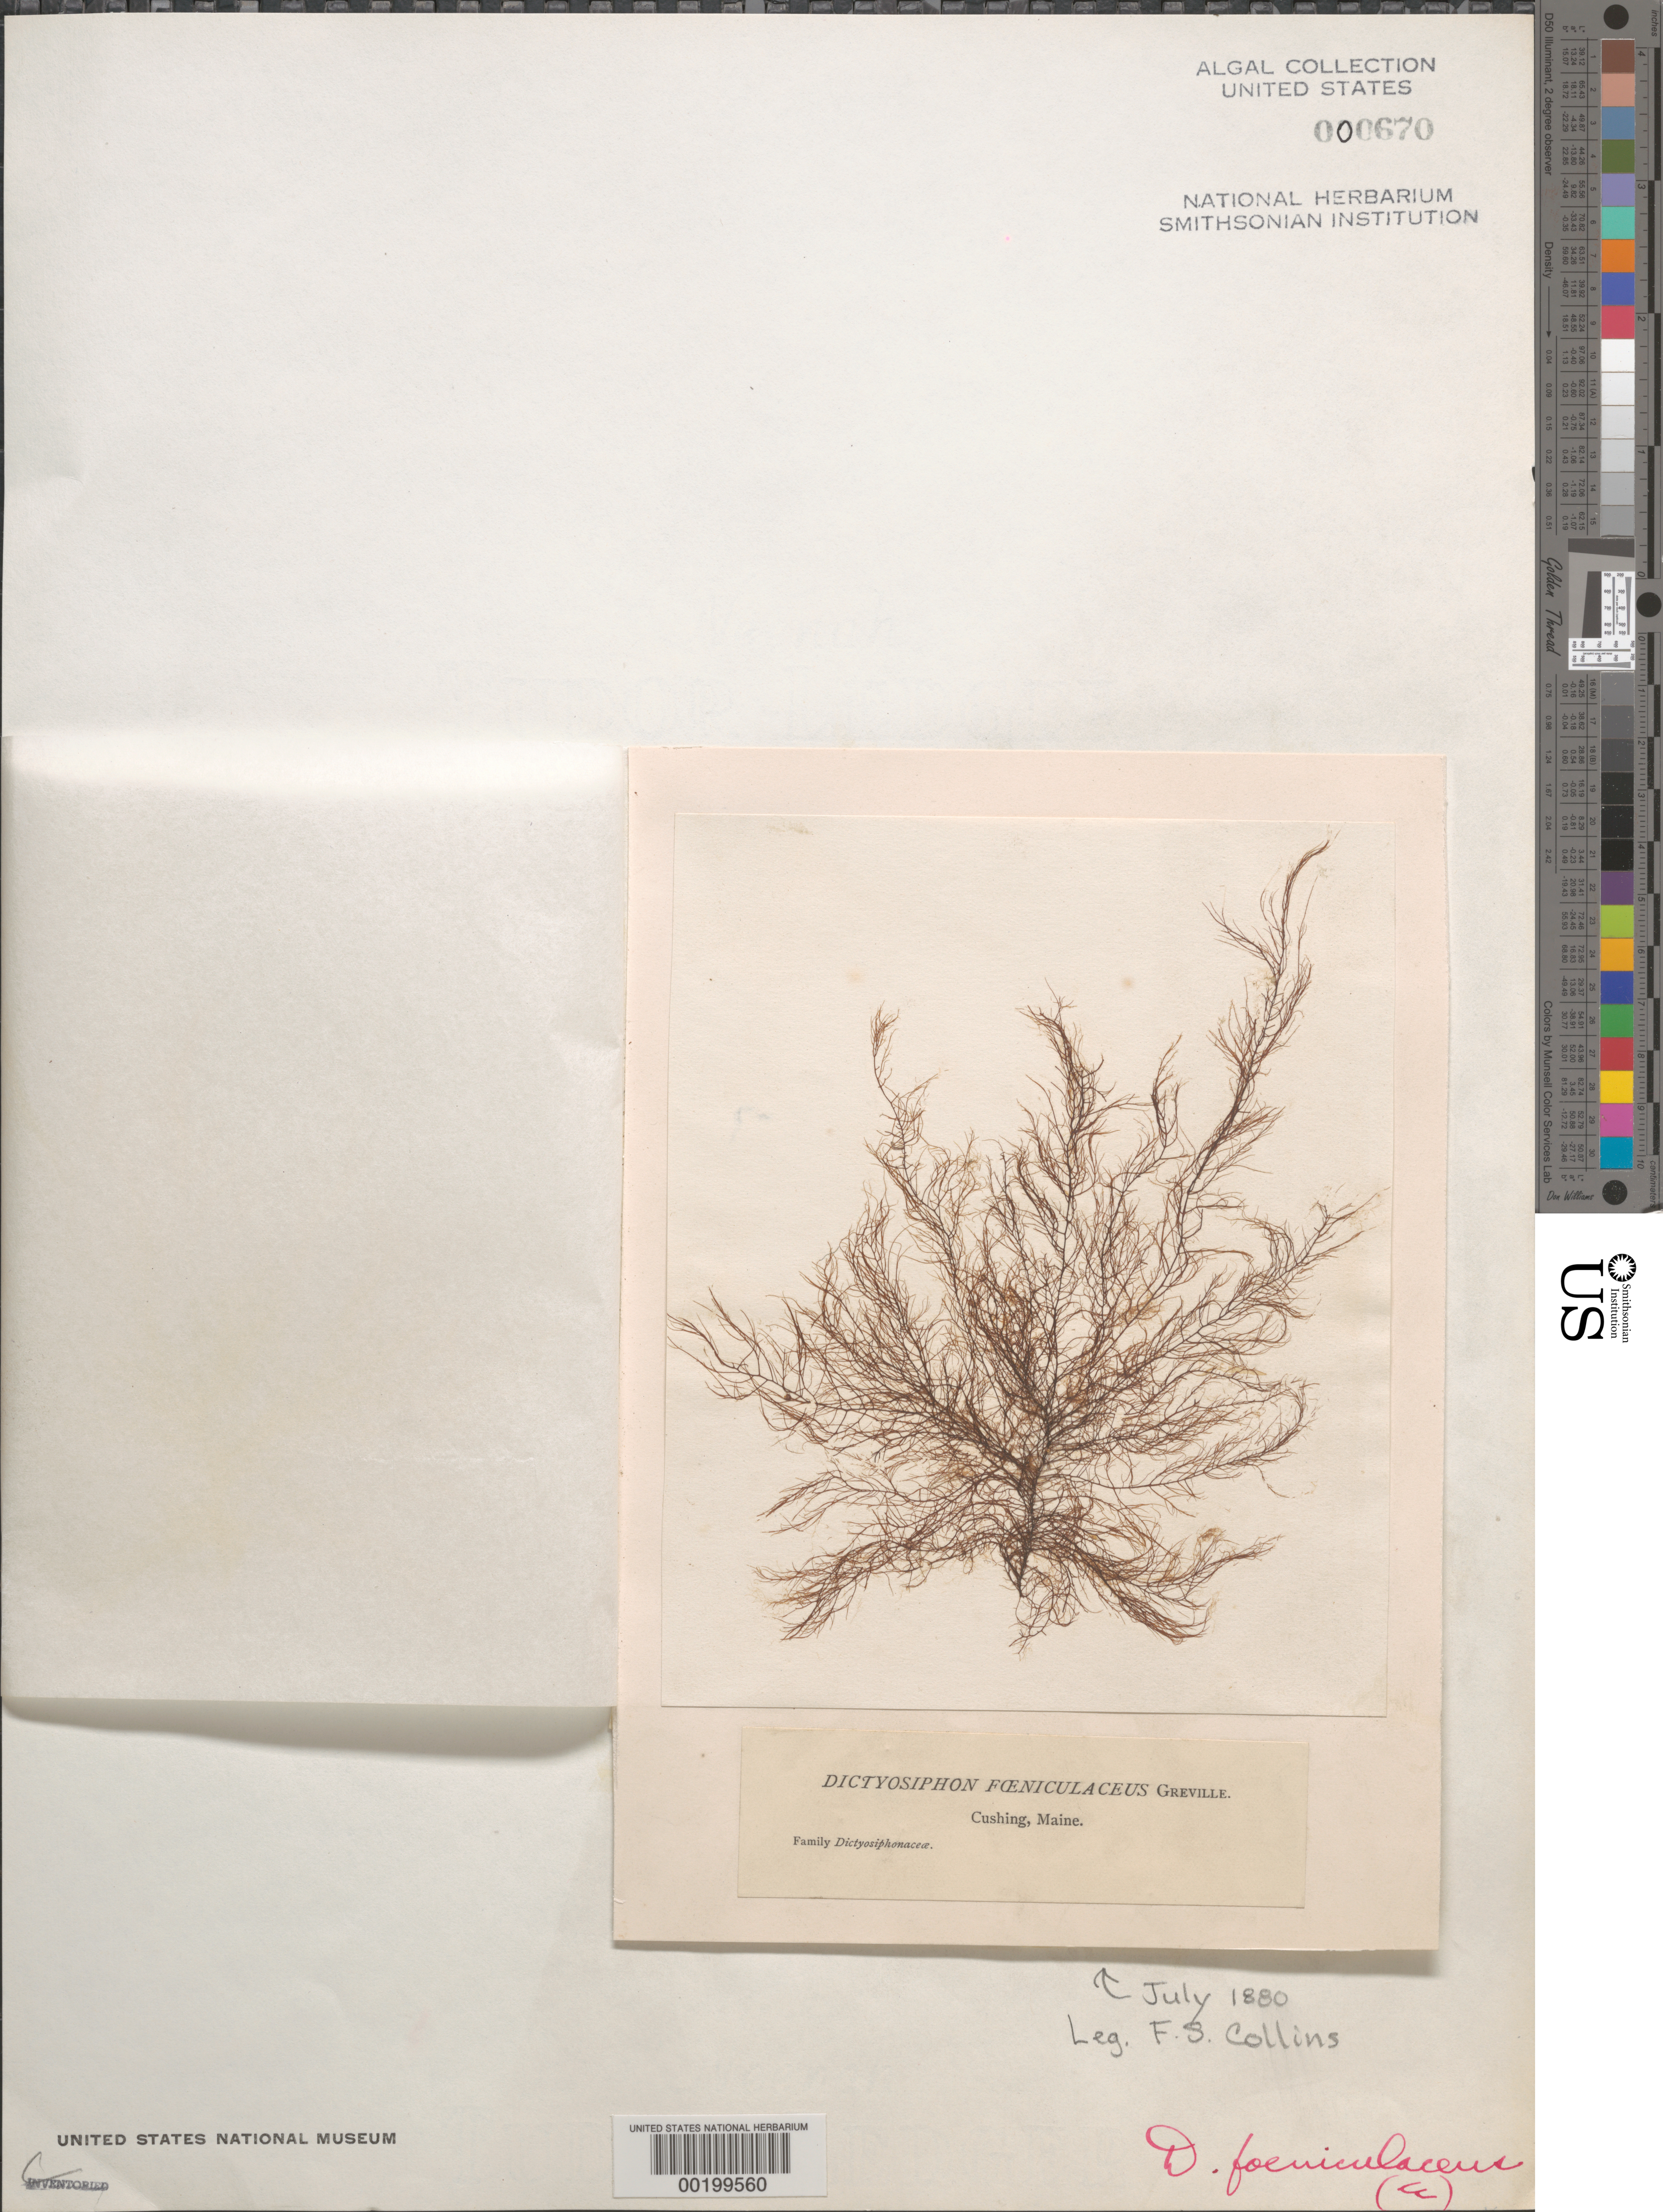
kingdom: Chromista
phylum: Ochrophyta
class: Phaeophyceae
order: Dictyosiphonales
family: Dictyosiphonaceae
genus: Dictyosiphon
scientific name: Dictyosiphon foeniculaceus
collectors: F. Collins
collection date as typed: Jul 1880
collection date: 1880-07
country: United States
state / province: Maine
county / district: Knox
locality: Cushing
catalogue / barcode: US 670